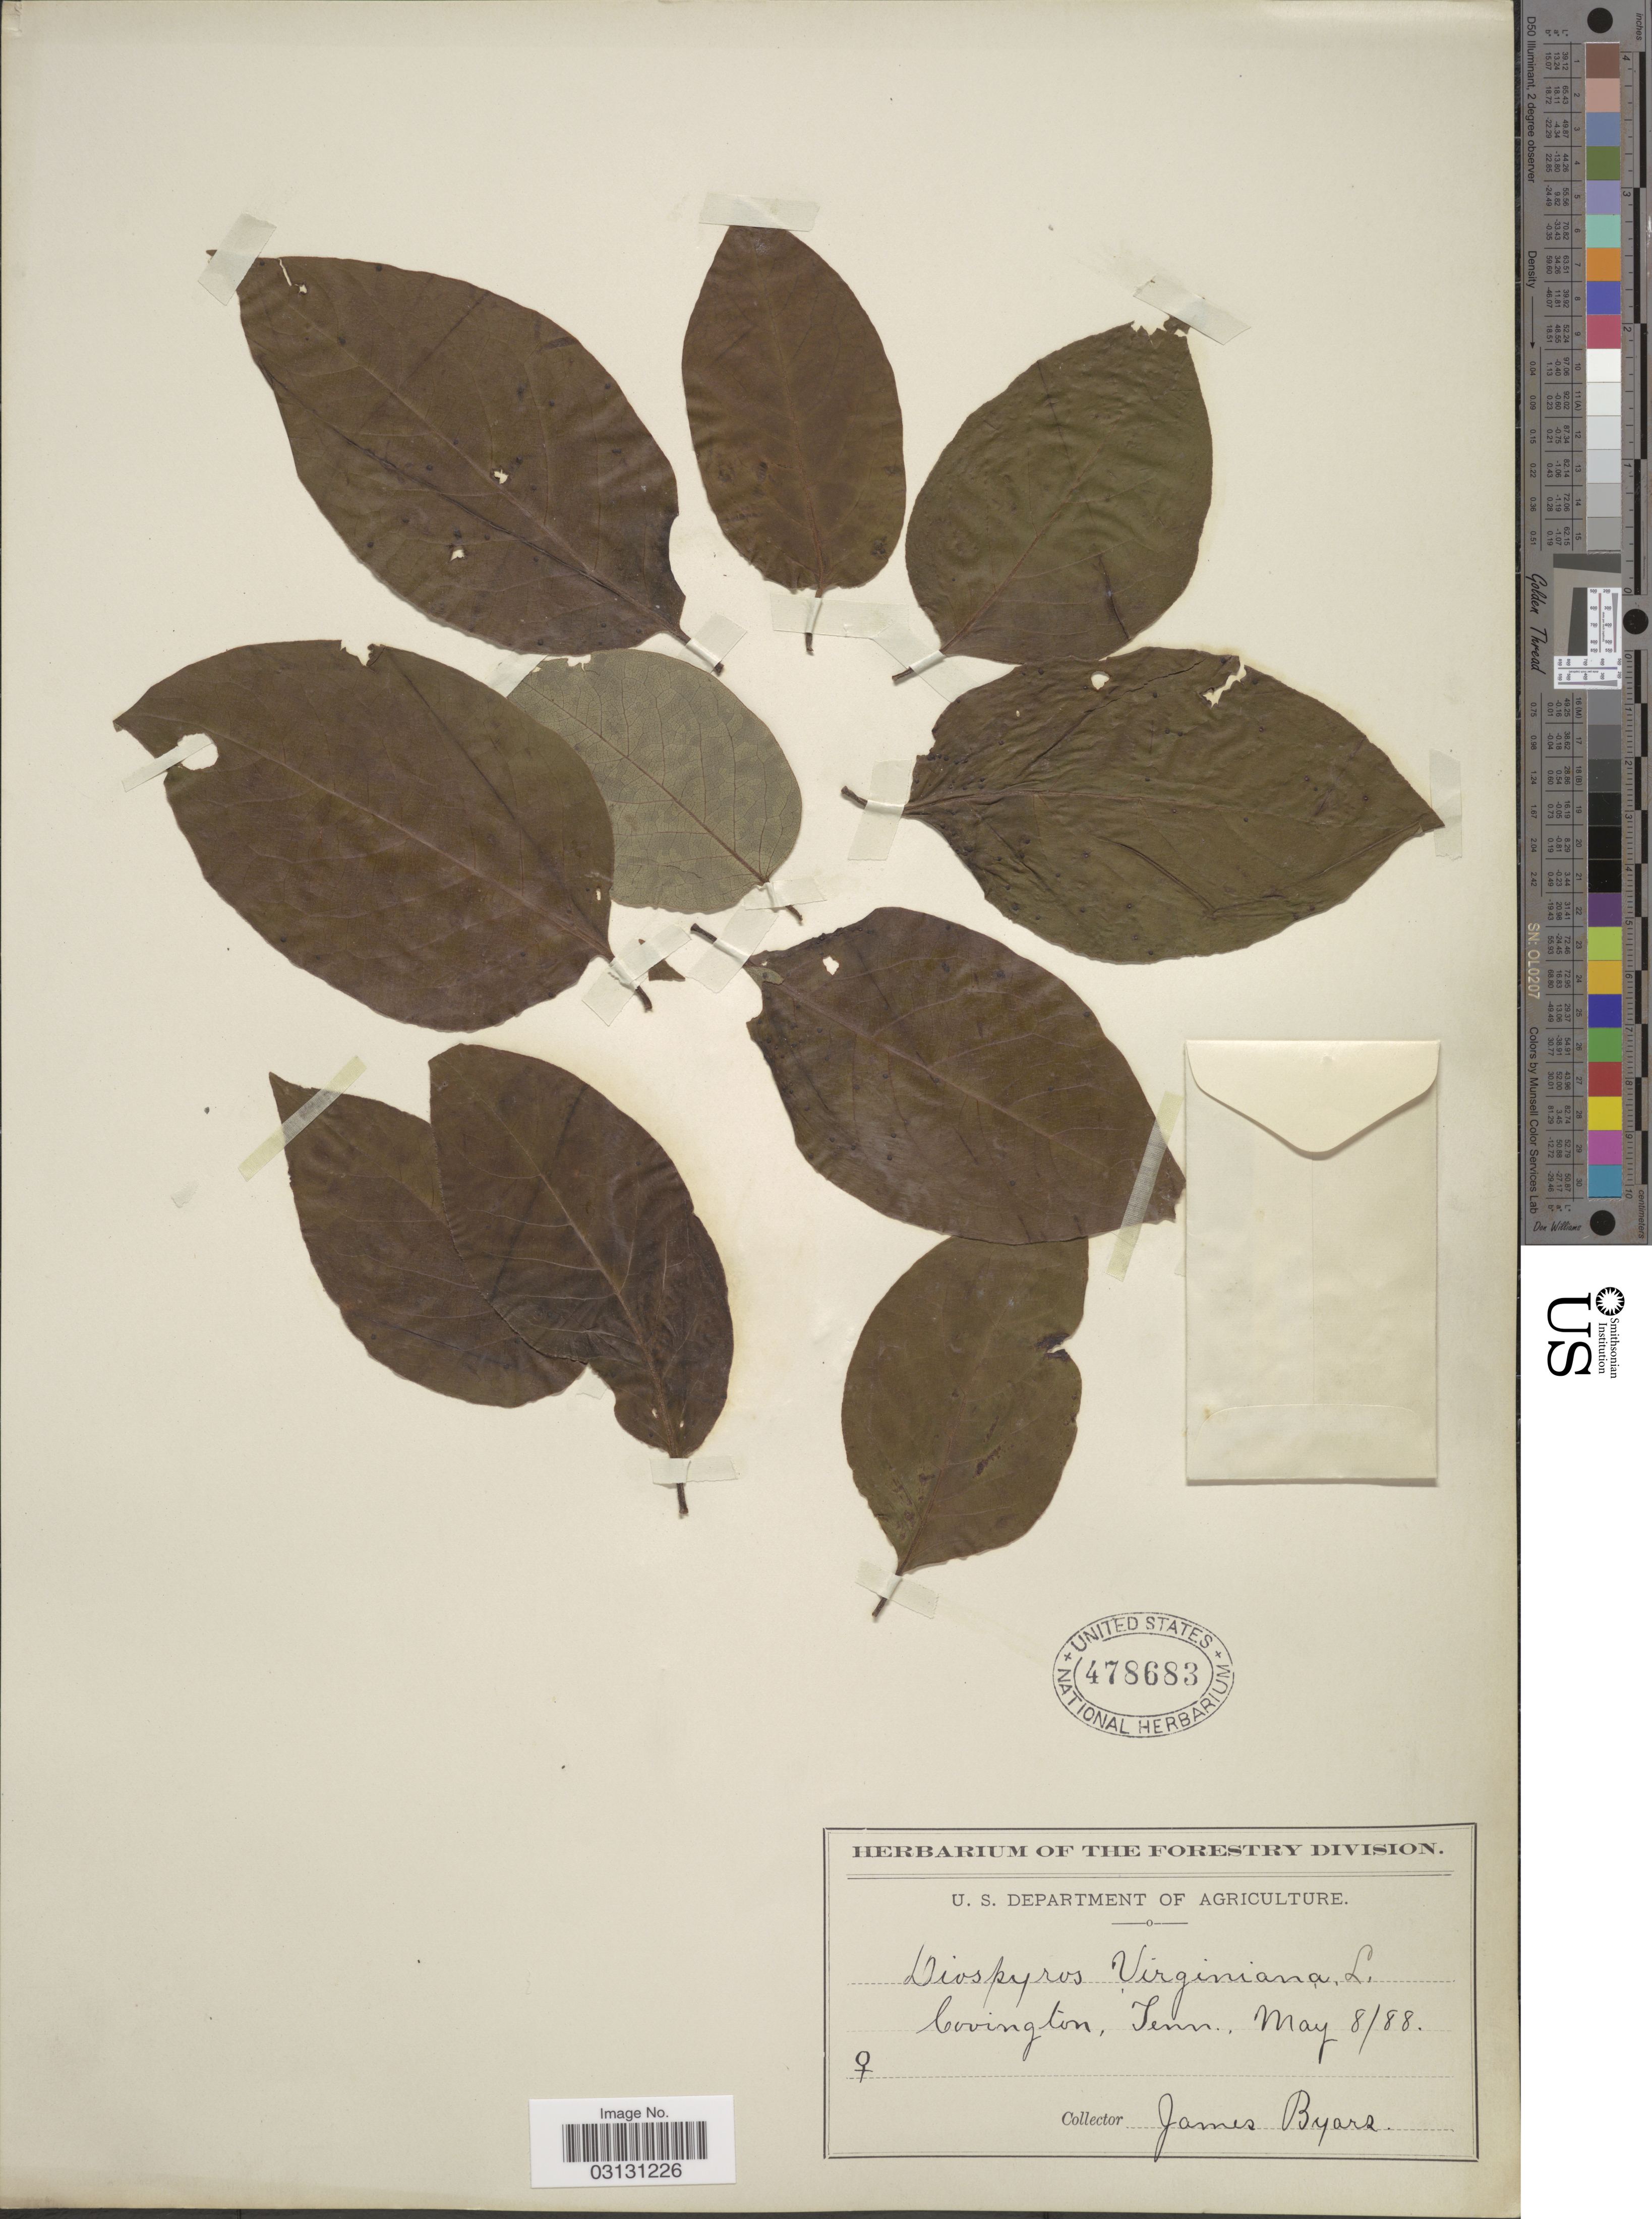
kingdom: Plantae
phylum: Tracheophyta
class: Magnoliopsida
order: Ericales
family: Ebenaceae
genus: Diospyros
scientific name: Diospyros virginiana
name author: L.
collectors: J. Byars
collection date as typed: Transcribed d/m/y: 8/5/88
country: United States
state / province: Tennessee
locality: Covington.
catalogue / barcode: US 478683